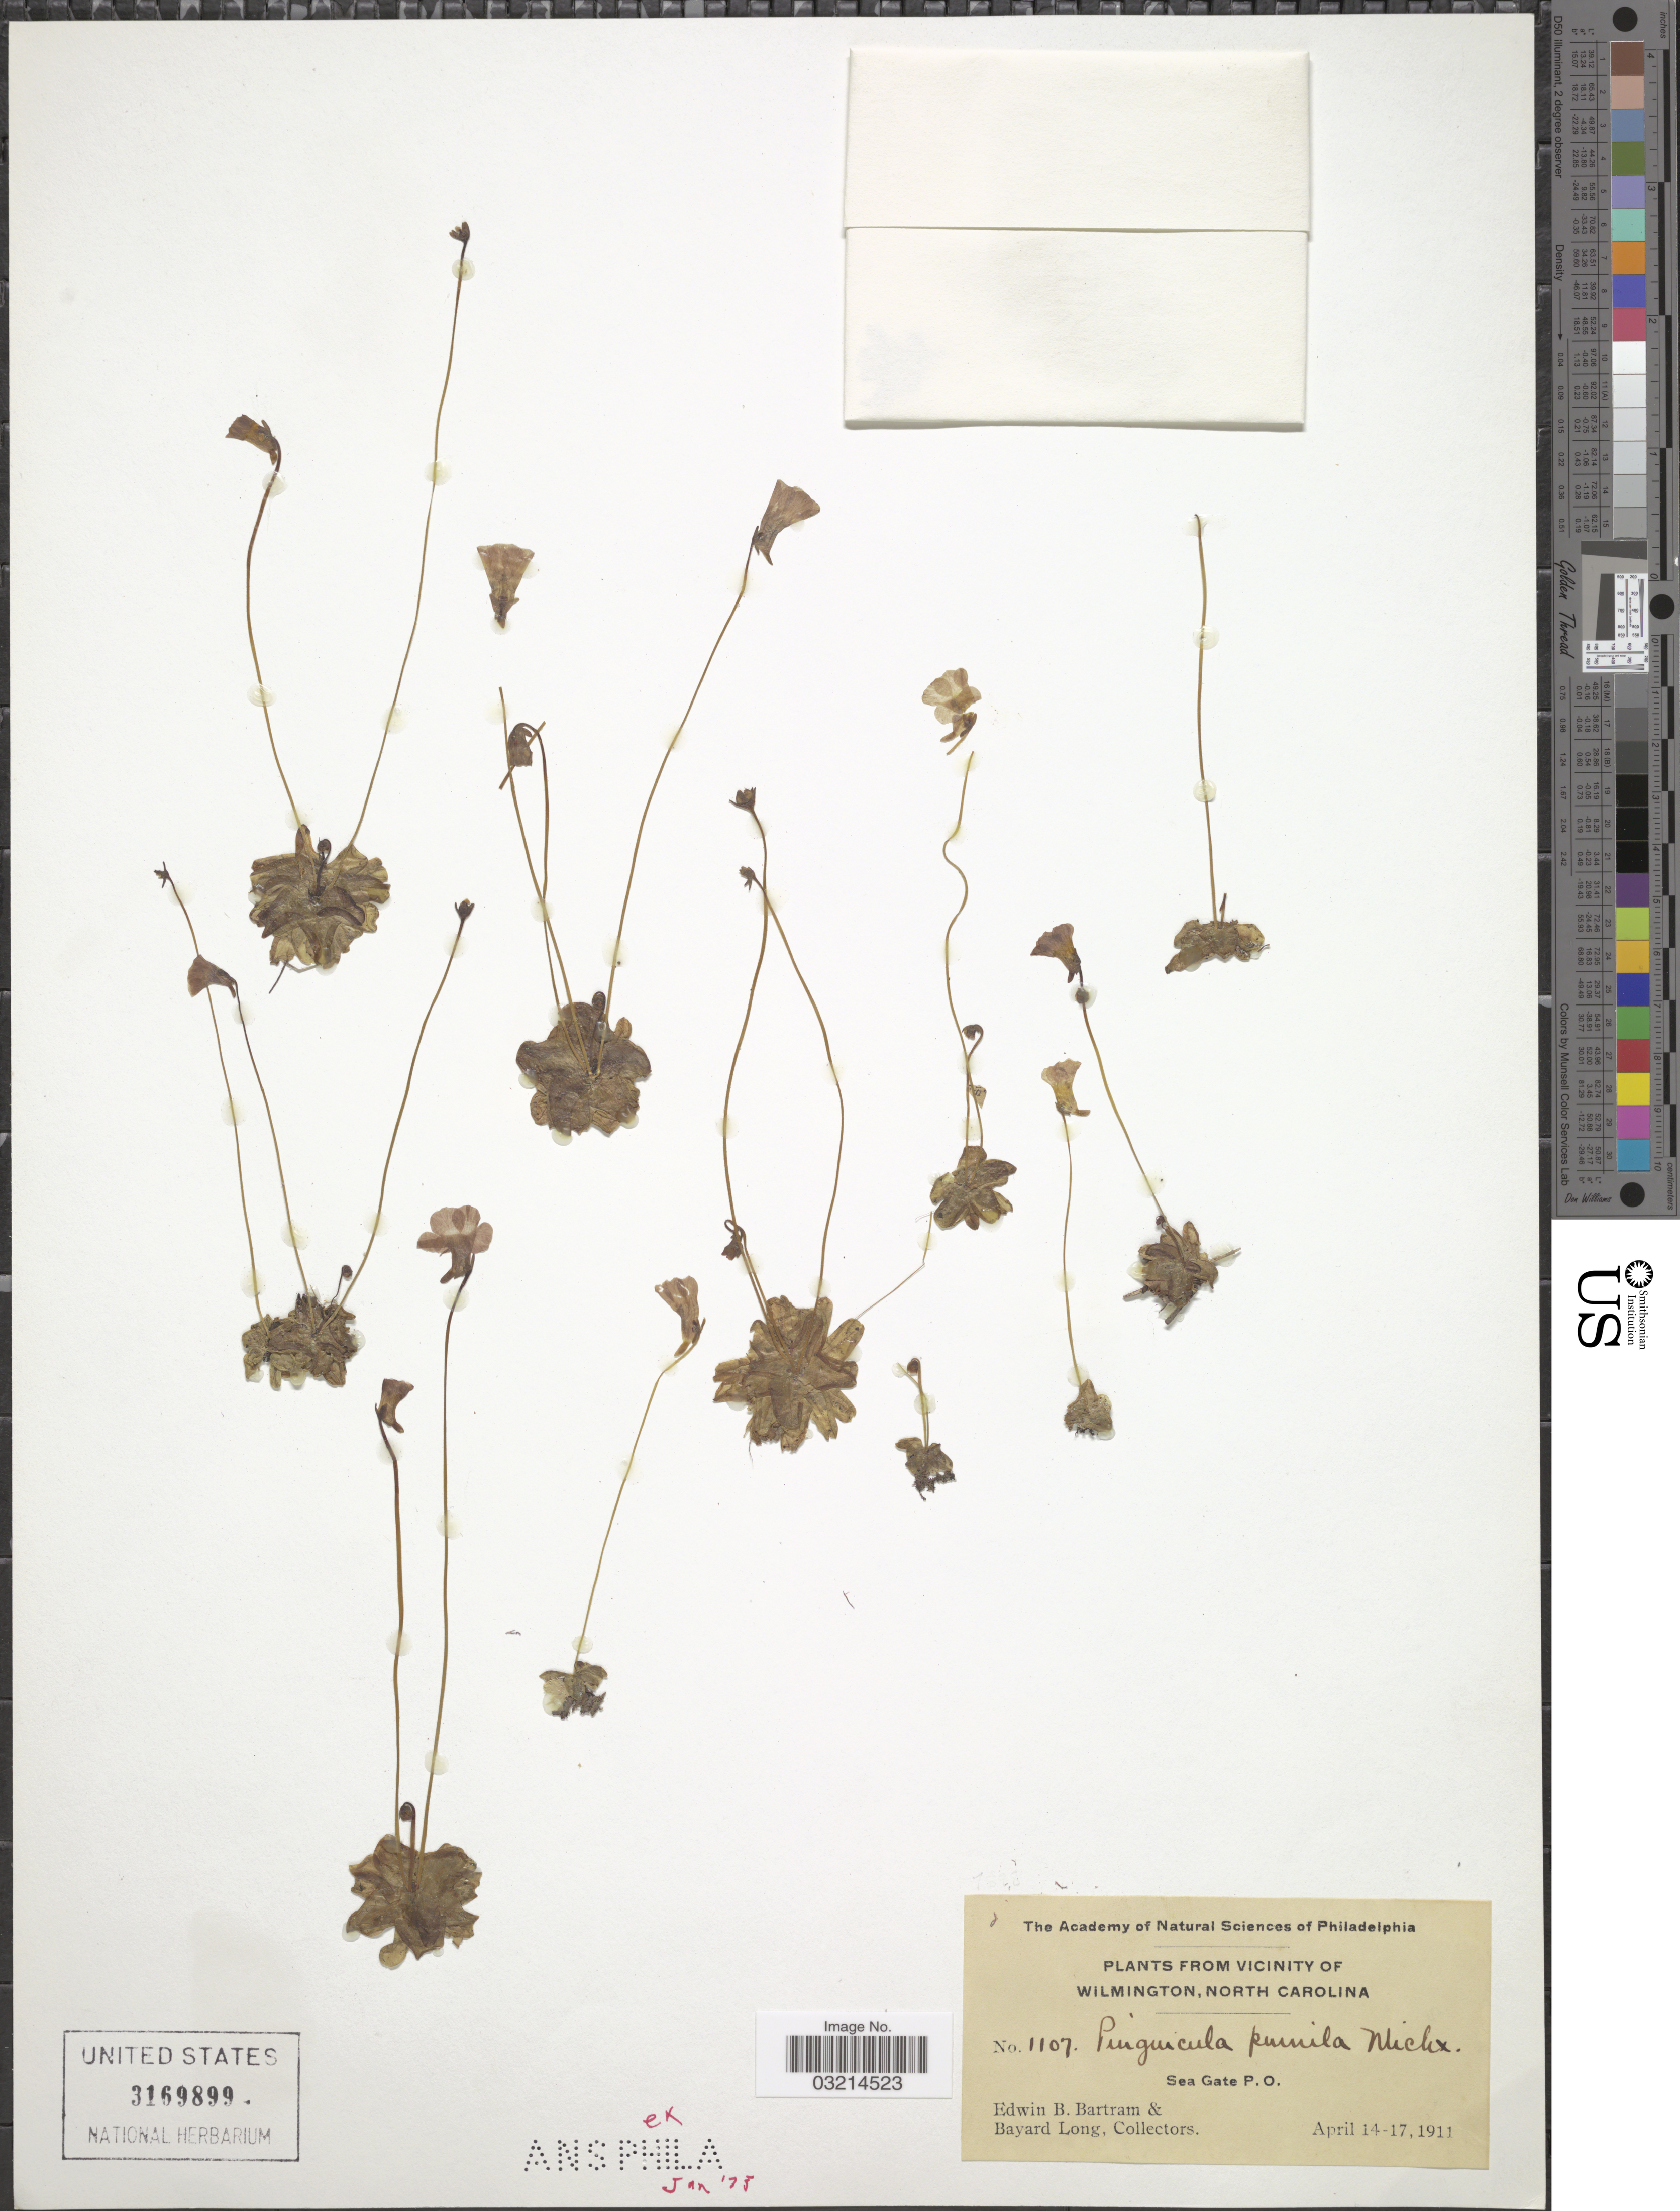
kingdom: Plantae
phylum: Tracheophyta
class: Magnoliopsida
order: Lamiales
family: Lentibulariaceae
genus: Pinguicula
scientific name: Pinguicula pumila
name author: Michx.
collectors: E. B. Bartram & B. Long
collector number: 1107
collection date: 1911-04-14/1911-04-17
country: United States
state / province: North Carolina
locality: Vicinity of Wilmington, Sea Gate P.O.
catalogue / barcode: US 3169899